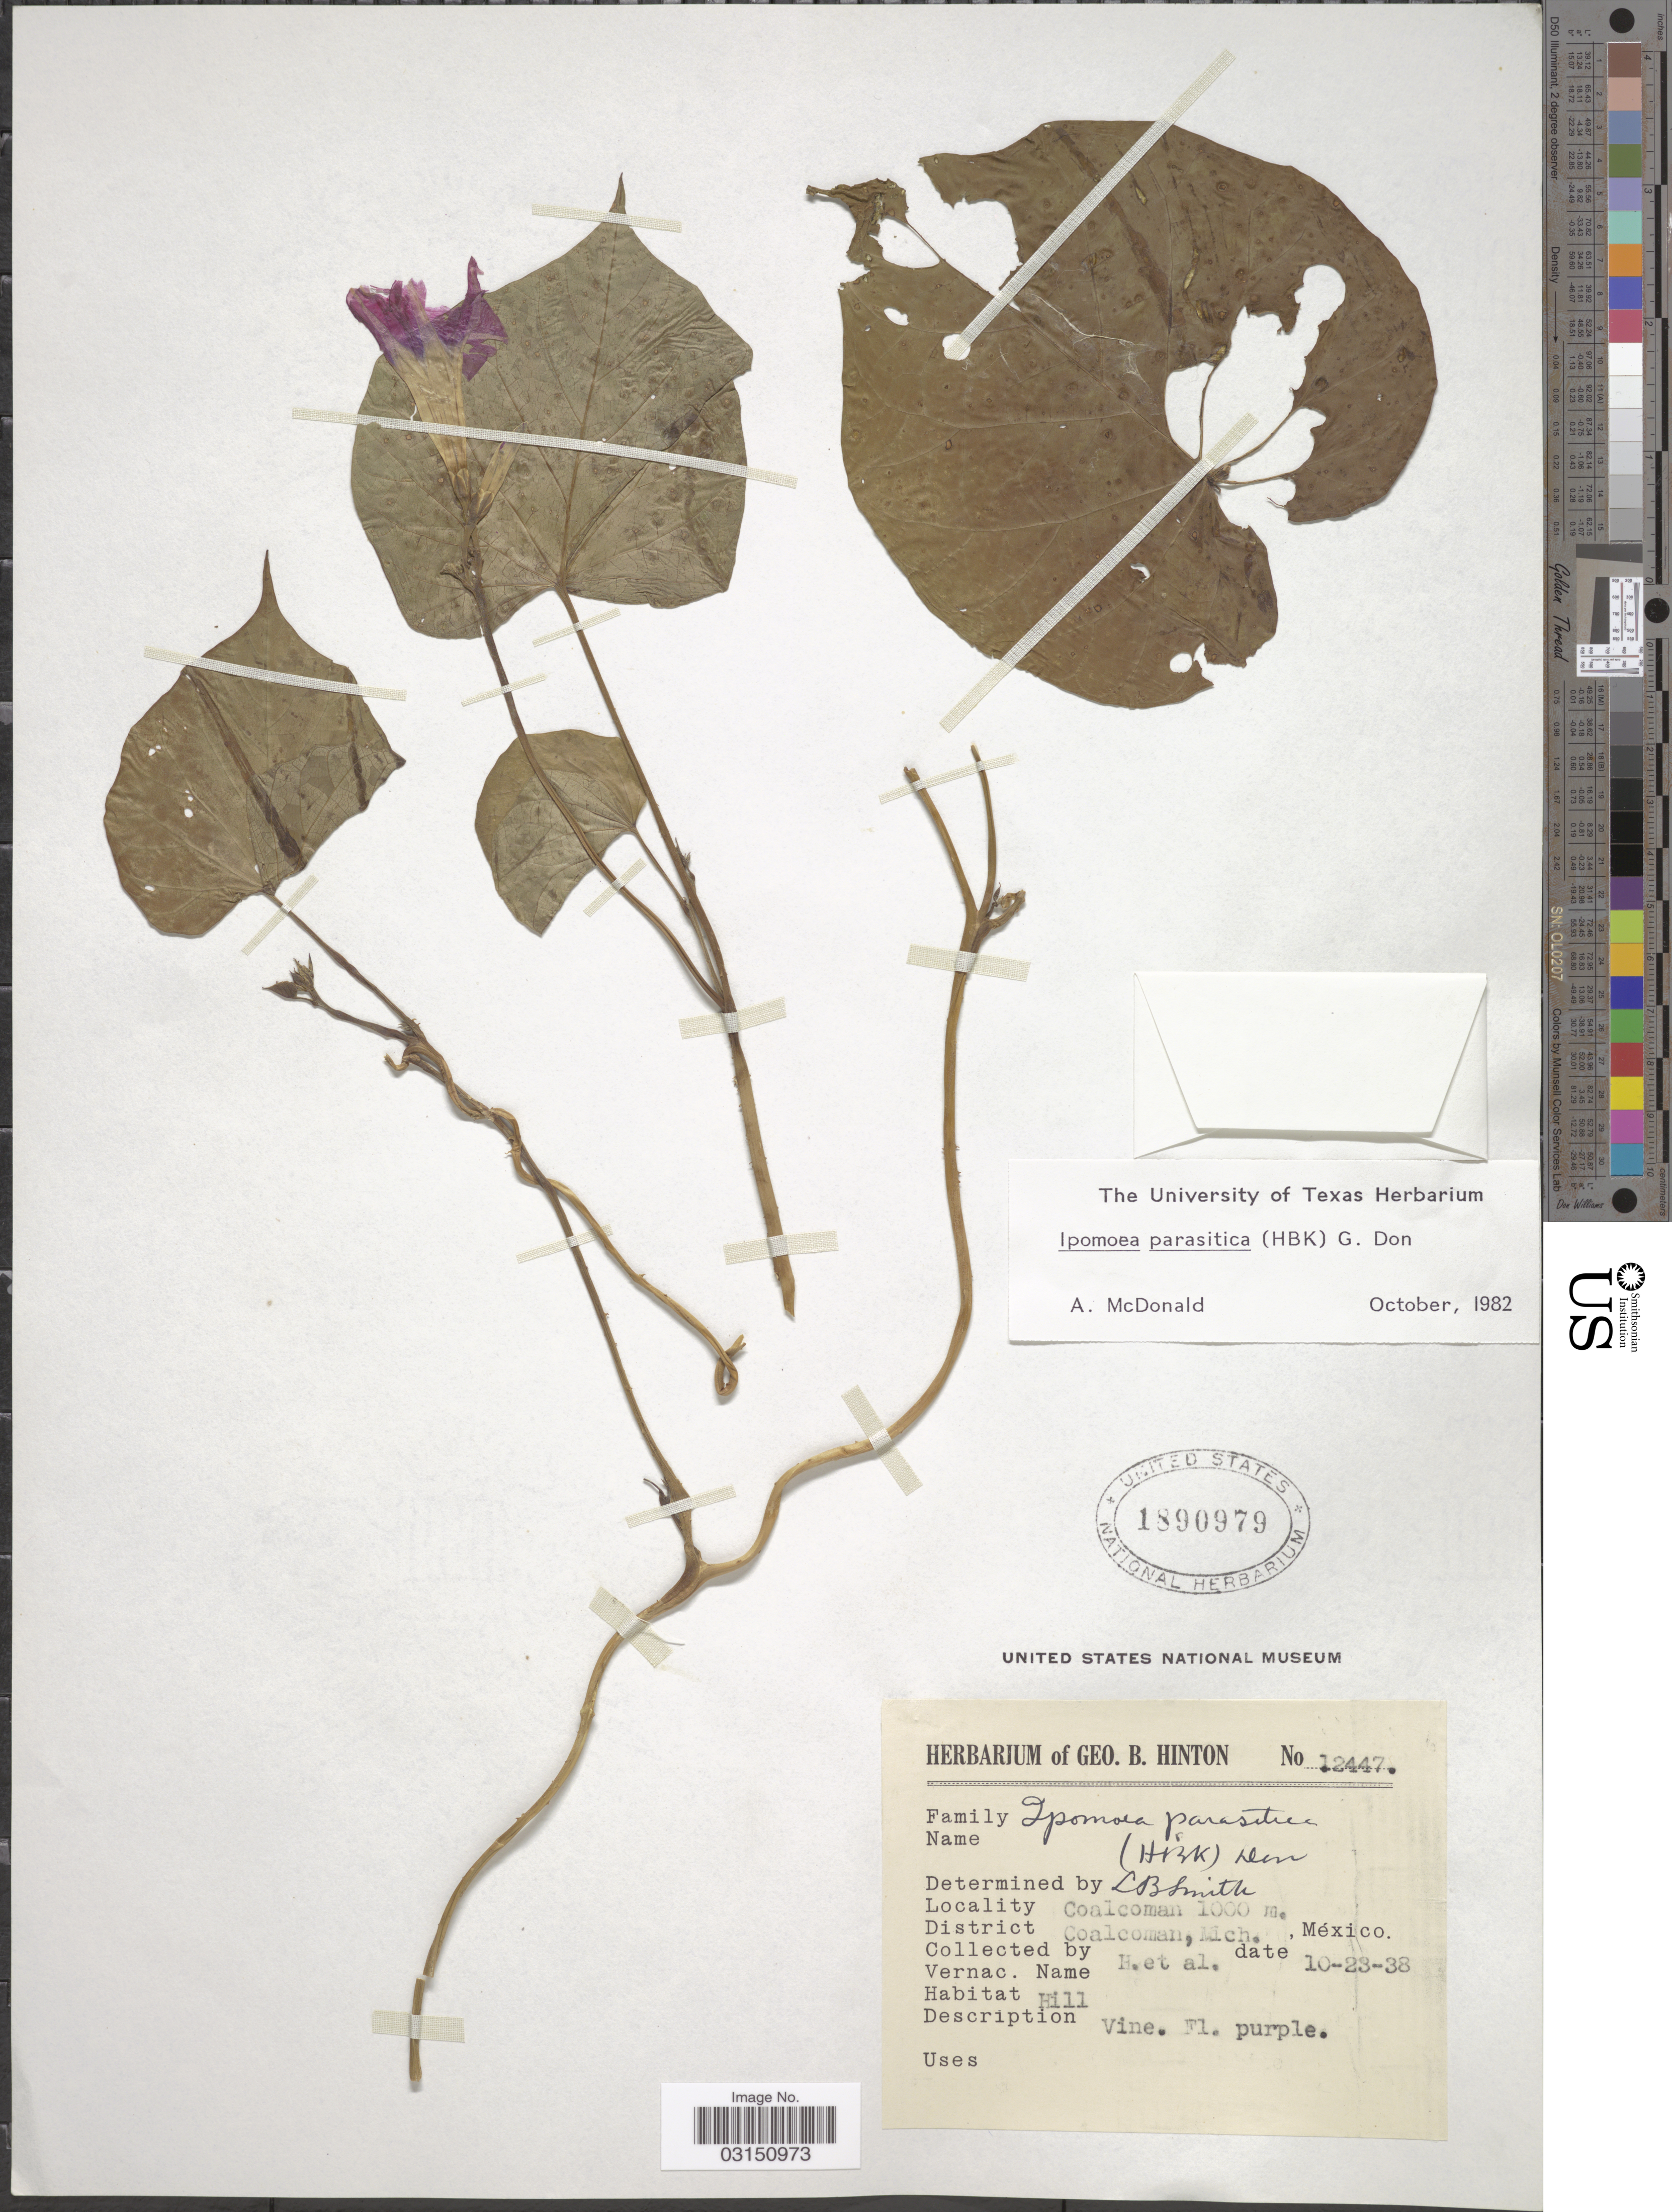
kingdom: Plantae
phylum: Tracheophyta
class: Magnoliopsida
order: Solanales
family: Convolvulaceae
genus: Ipomoea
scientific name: Ipomoea parasitica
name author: (Kunth) G. Don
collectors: G. B. Hinton & et al.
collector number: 12447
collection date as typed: Transcribed d/m/y: 23/10/38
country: Mexico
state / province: Michoacán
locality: Coalcoman. District Coalcoman.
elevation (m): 1000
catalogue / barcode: US 1890979